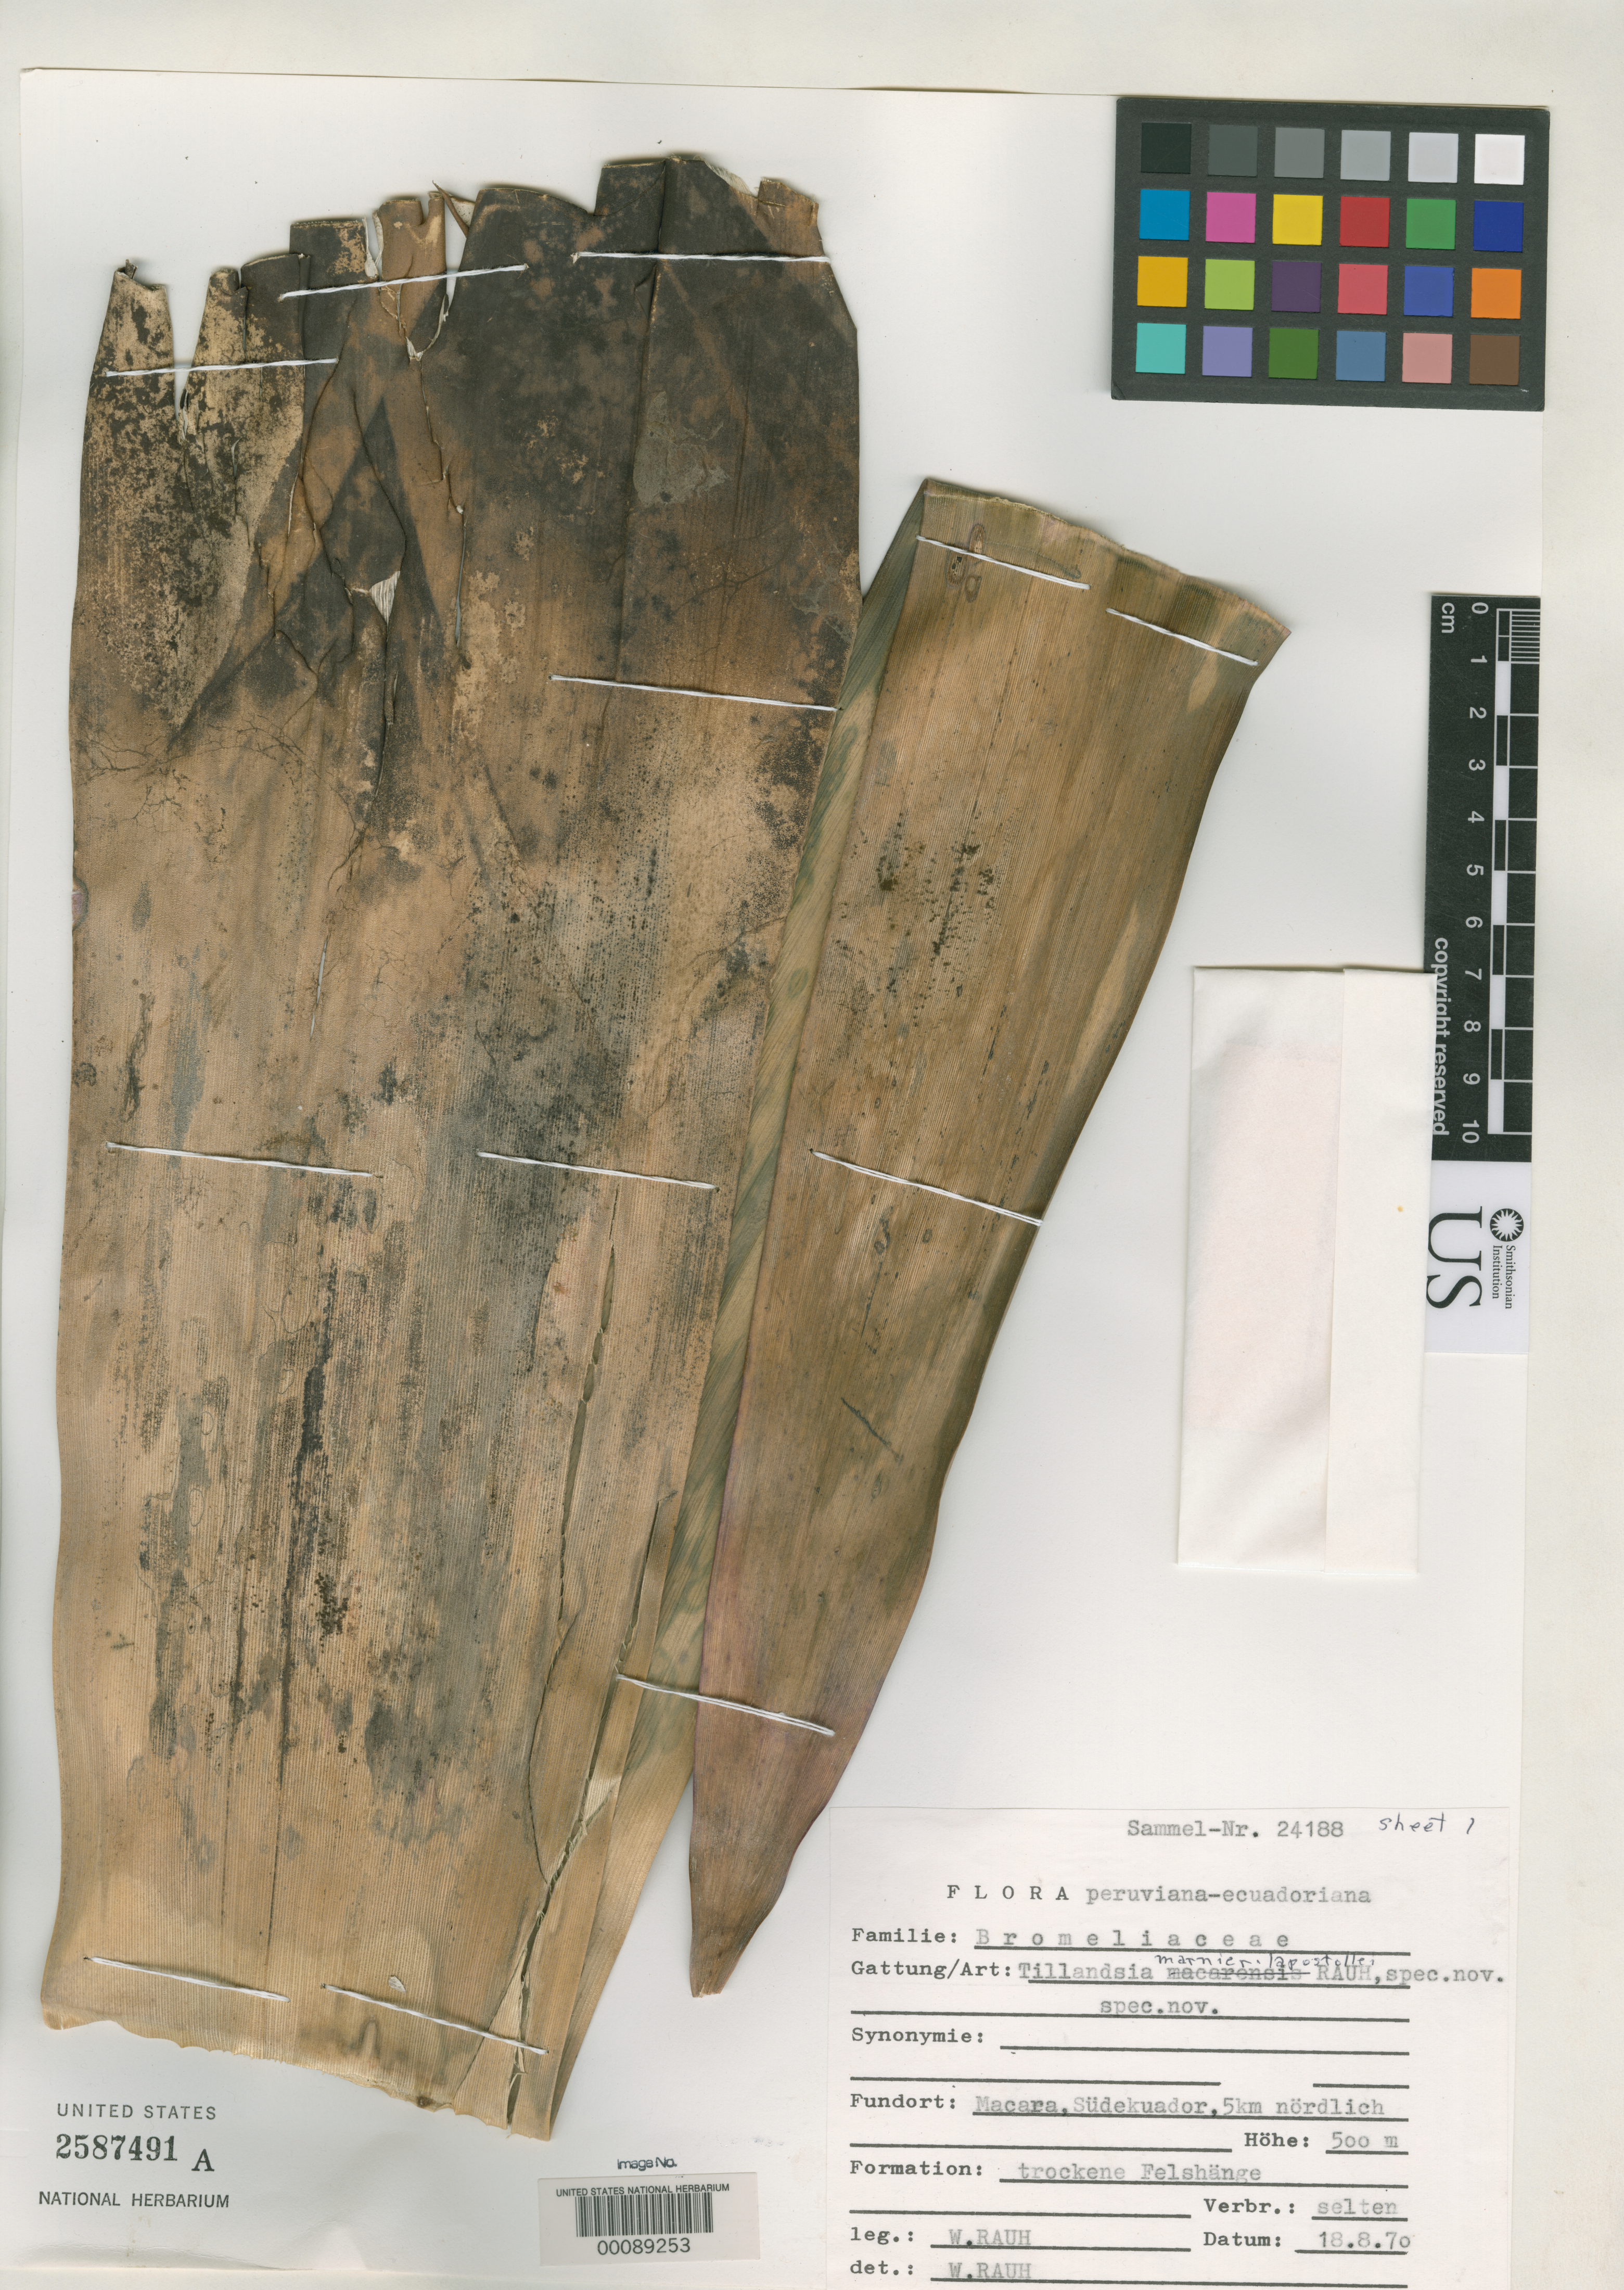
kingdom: Plantae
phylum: Tracheophyta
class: Liliopsida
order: Poales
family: Bromeliaceae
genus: Tillandsia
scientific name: Tillandsia marnieri-lapostollei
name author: Rauh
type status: Isotype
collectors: W. Rauh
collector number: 24188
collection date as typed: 18 Aug 1970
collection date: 1970-08-18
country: Ecuador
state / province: Loja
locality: Macara.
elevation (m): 500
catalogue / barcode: US 2587491A